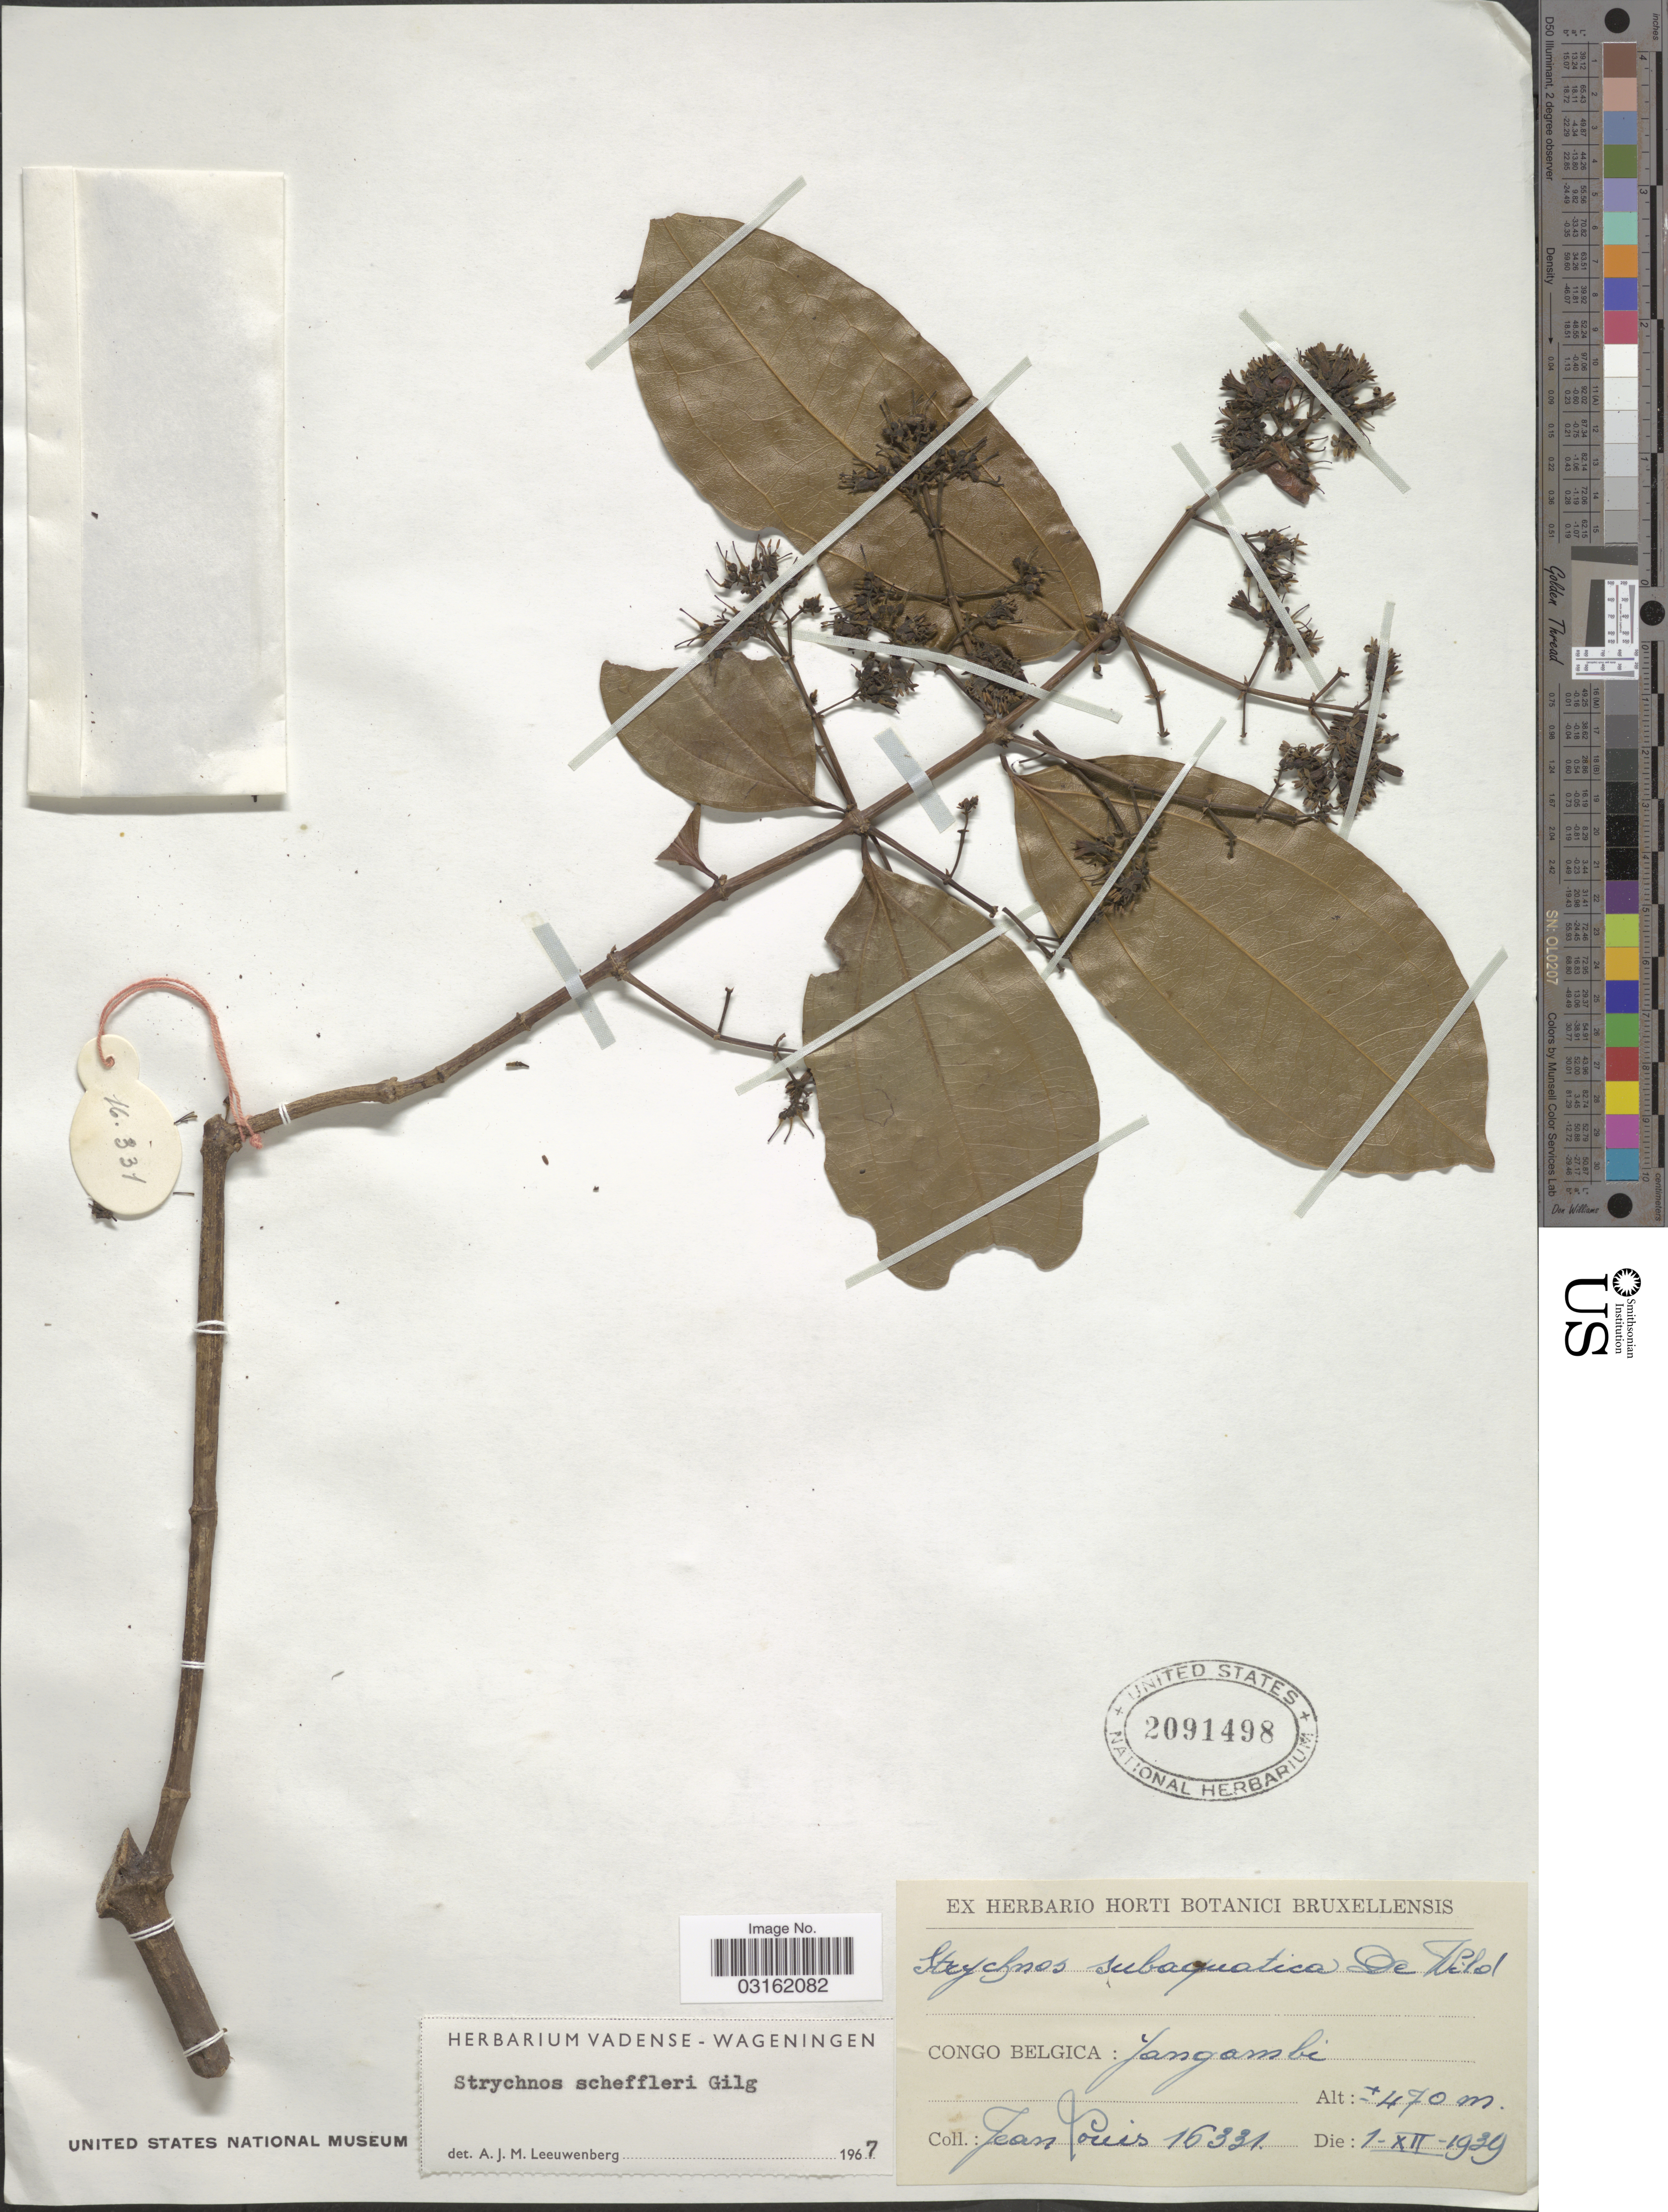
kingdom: Plantae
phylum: Tracheophyta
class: Magnoliopsida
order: Gentianales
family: Loganiaceae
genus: Strychnos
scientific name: Strychnos scheffleri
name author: Gilg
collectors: J. Louis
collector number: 16331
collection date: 1939-12-01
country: Congo, Democratic Republic of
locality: Congo Belgica: Yangambi.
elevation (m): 470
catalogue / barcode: US 2091498